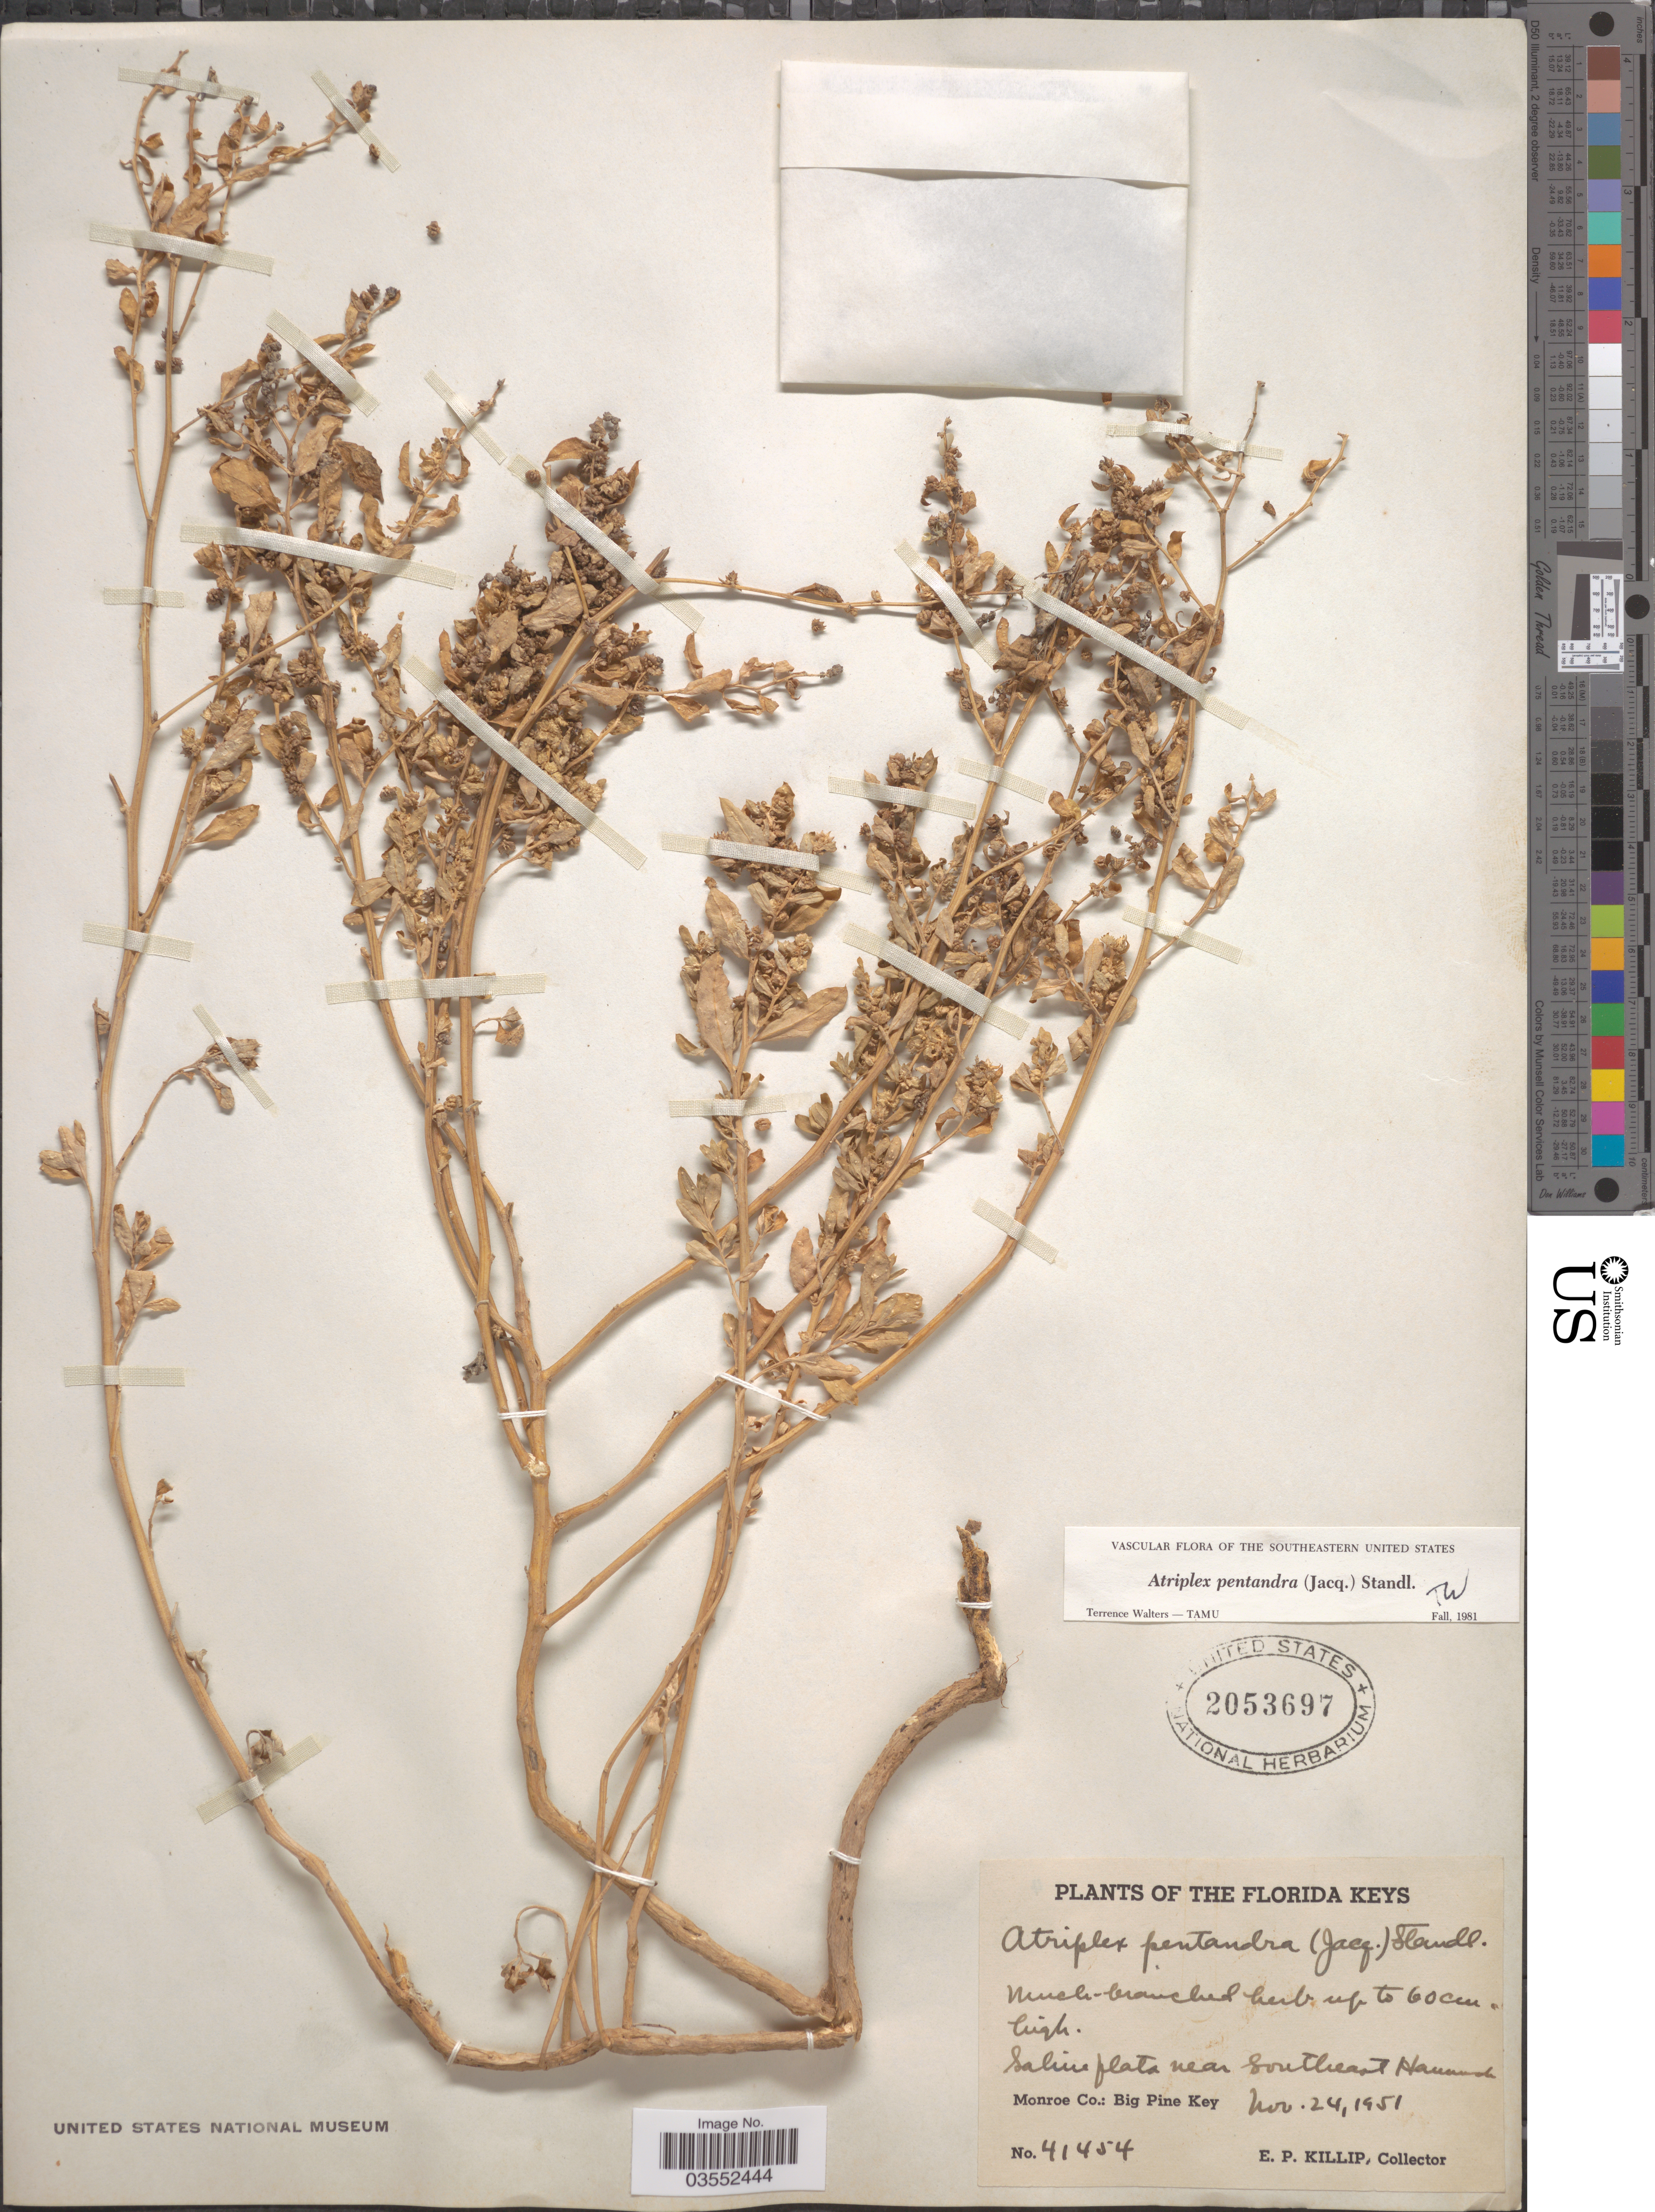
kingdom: Plantae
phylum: Tracheophyta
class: Magnoliopsida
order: Caryophyllales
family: Amaranthaceae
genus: Atriplex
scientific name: Atriplex pentandra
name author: (Jacq.) Standl.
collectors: E. P. Killip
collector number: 41454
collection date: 1951-11-24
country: United States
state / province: Florida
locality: The Florida Keys. Saline plata near southeast Hammock. Monroe Co.: Big Pine Key.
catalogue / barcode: US 2053697